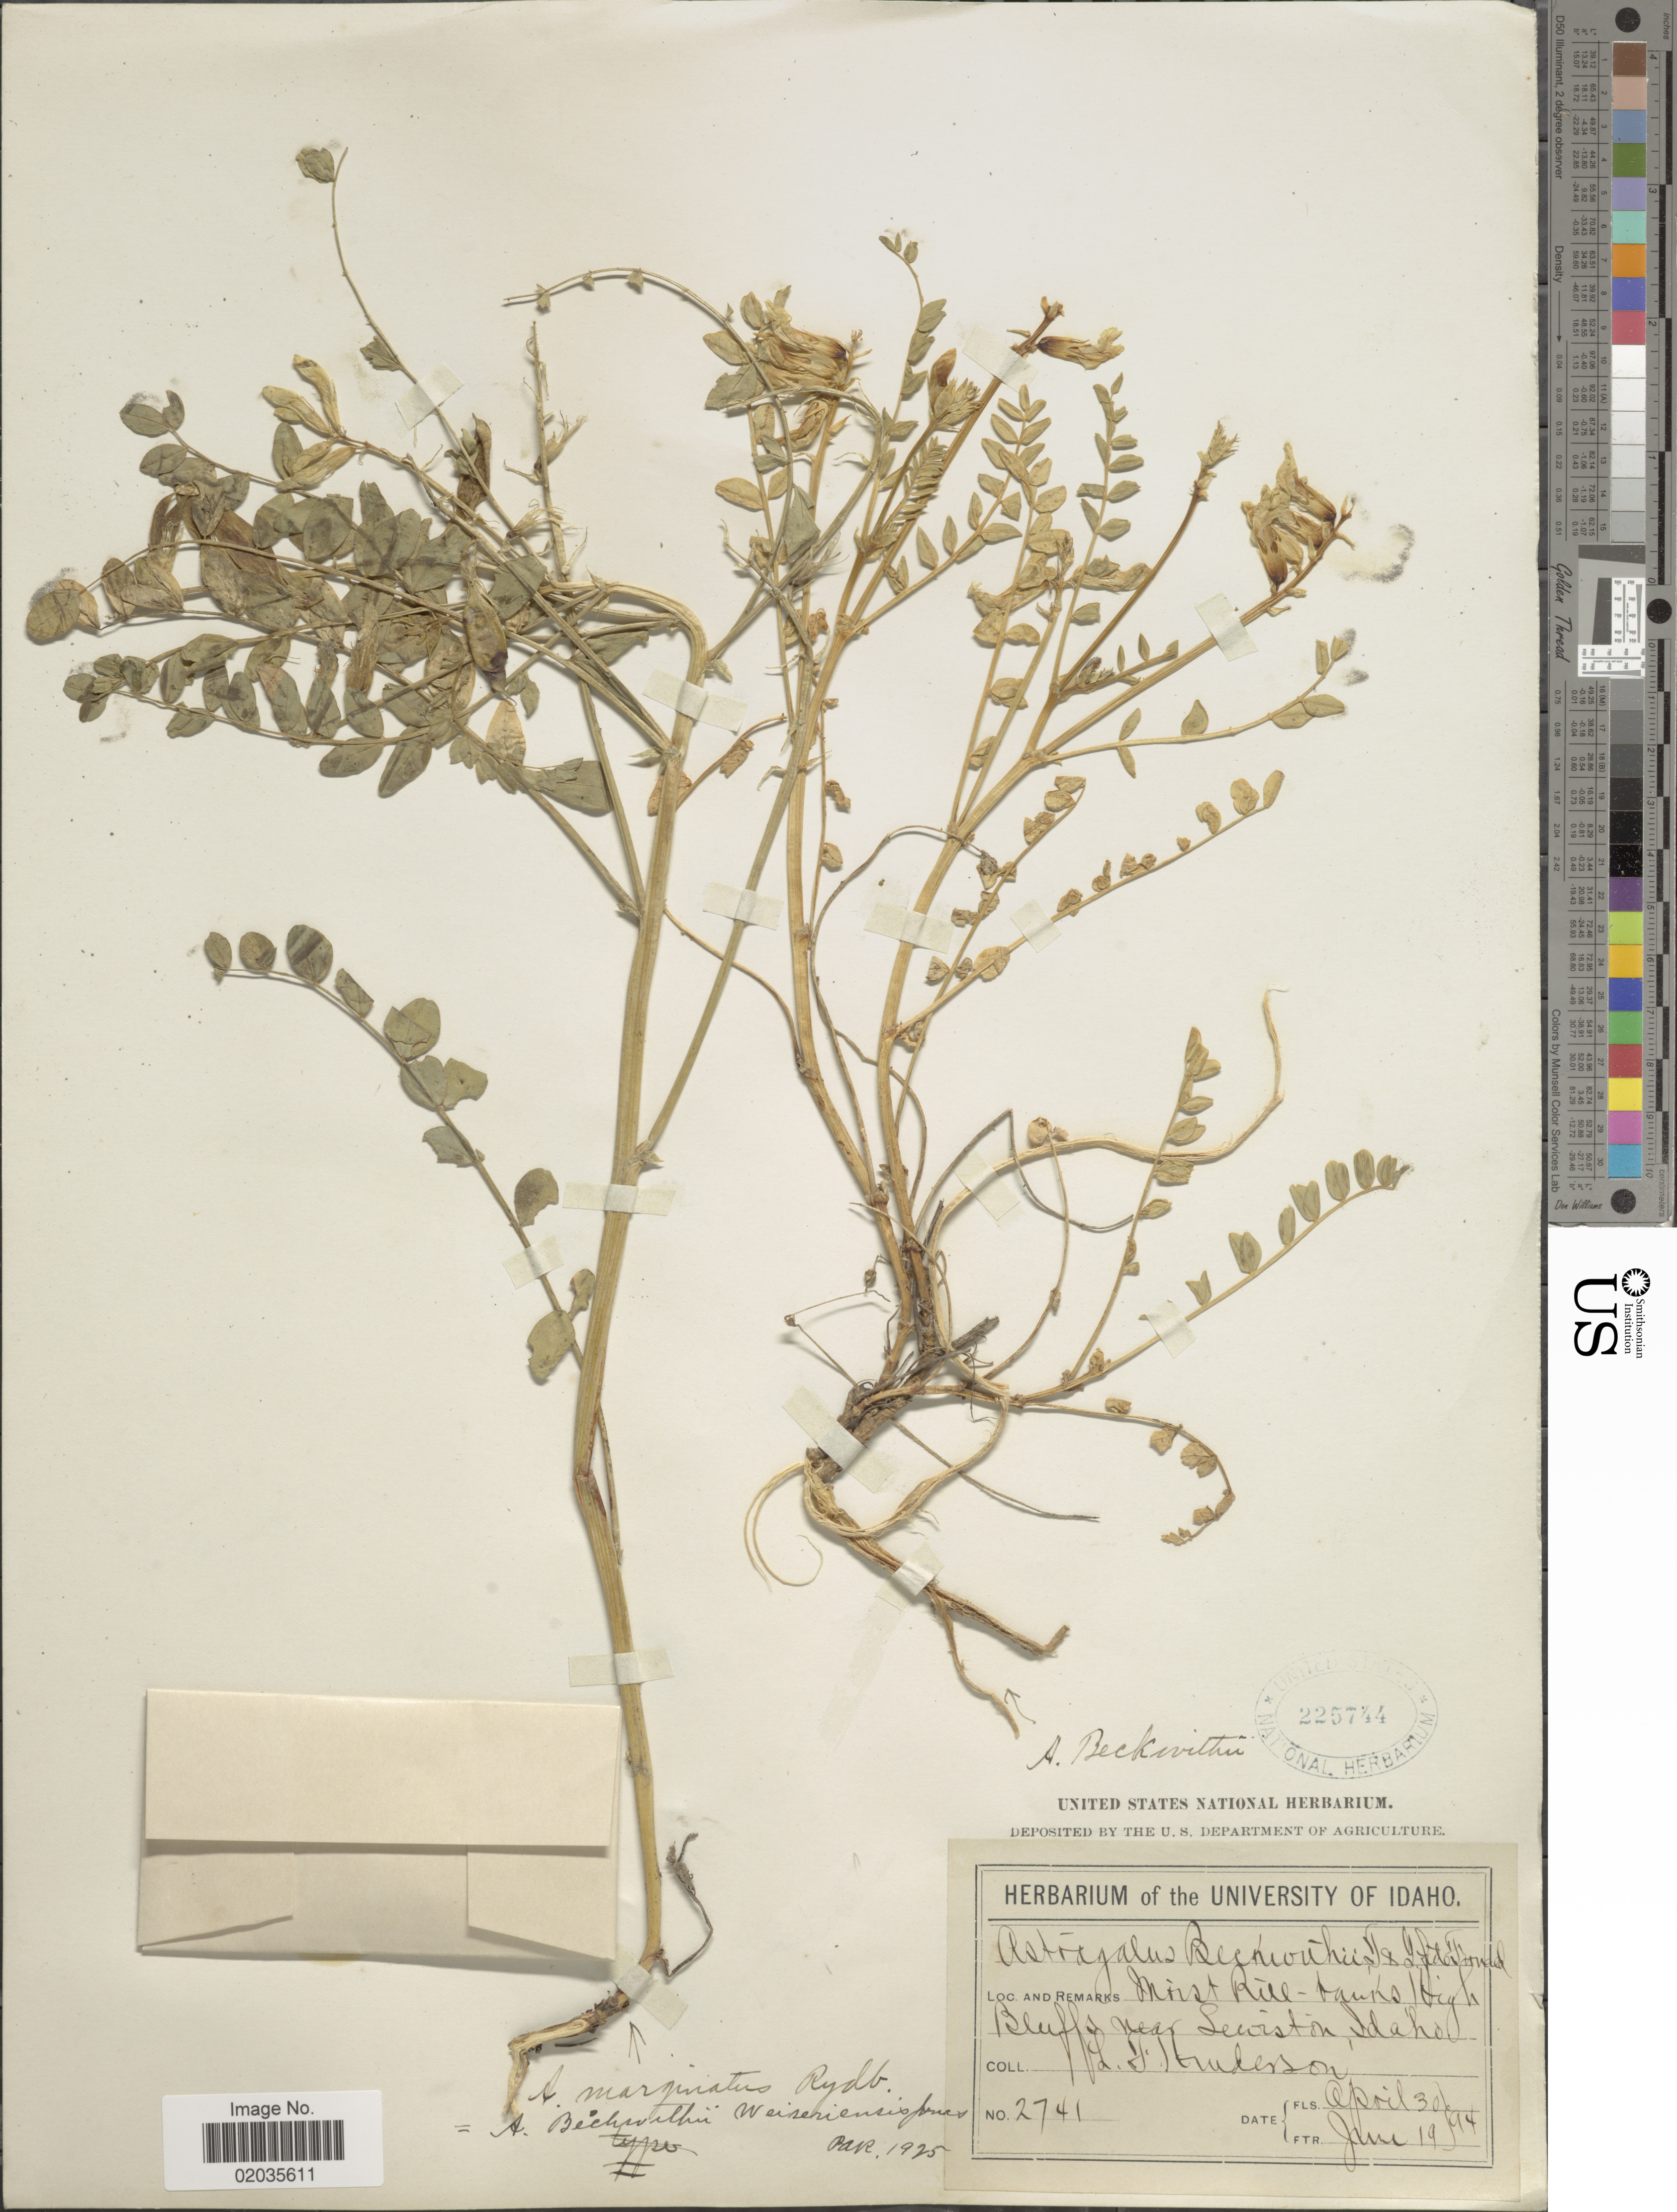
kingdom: Plantae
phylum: Tracheophyta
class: Magnoliopsida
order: Fabales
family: Fabaceae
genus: Astragalus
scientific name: Astragalus weiserensis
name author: (M.E. Jones) Abrams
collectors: L. Henderson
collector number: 2741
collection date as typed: Transcribed d/m/y: 30/4/94 to 19/6/94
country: United States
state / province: Idaho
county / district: Nez Perce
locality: Bluffs near Lewiston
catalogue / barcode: US 225744